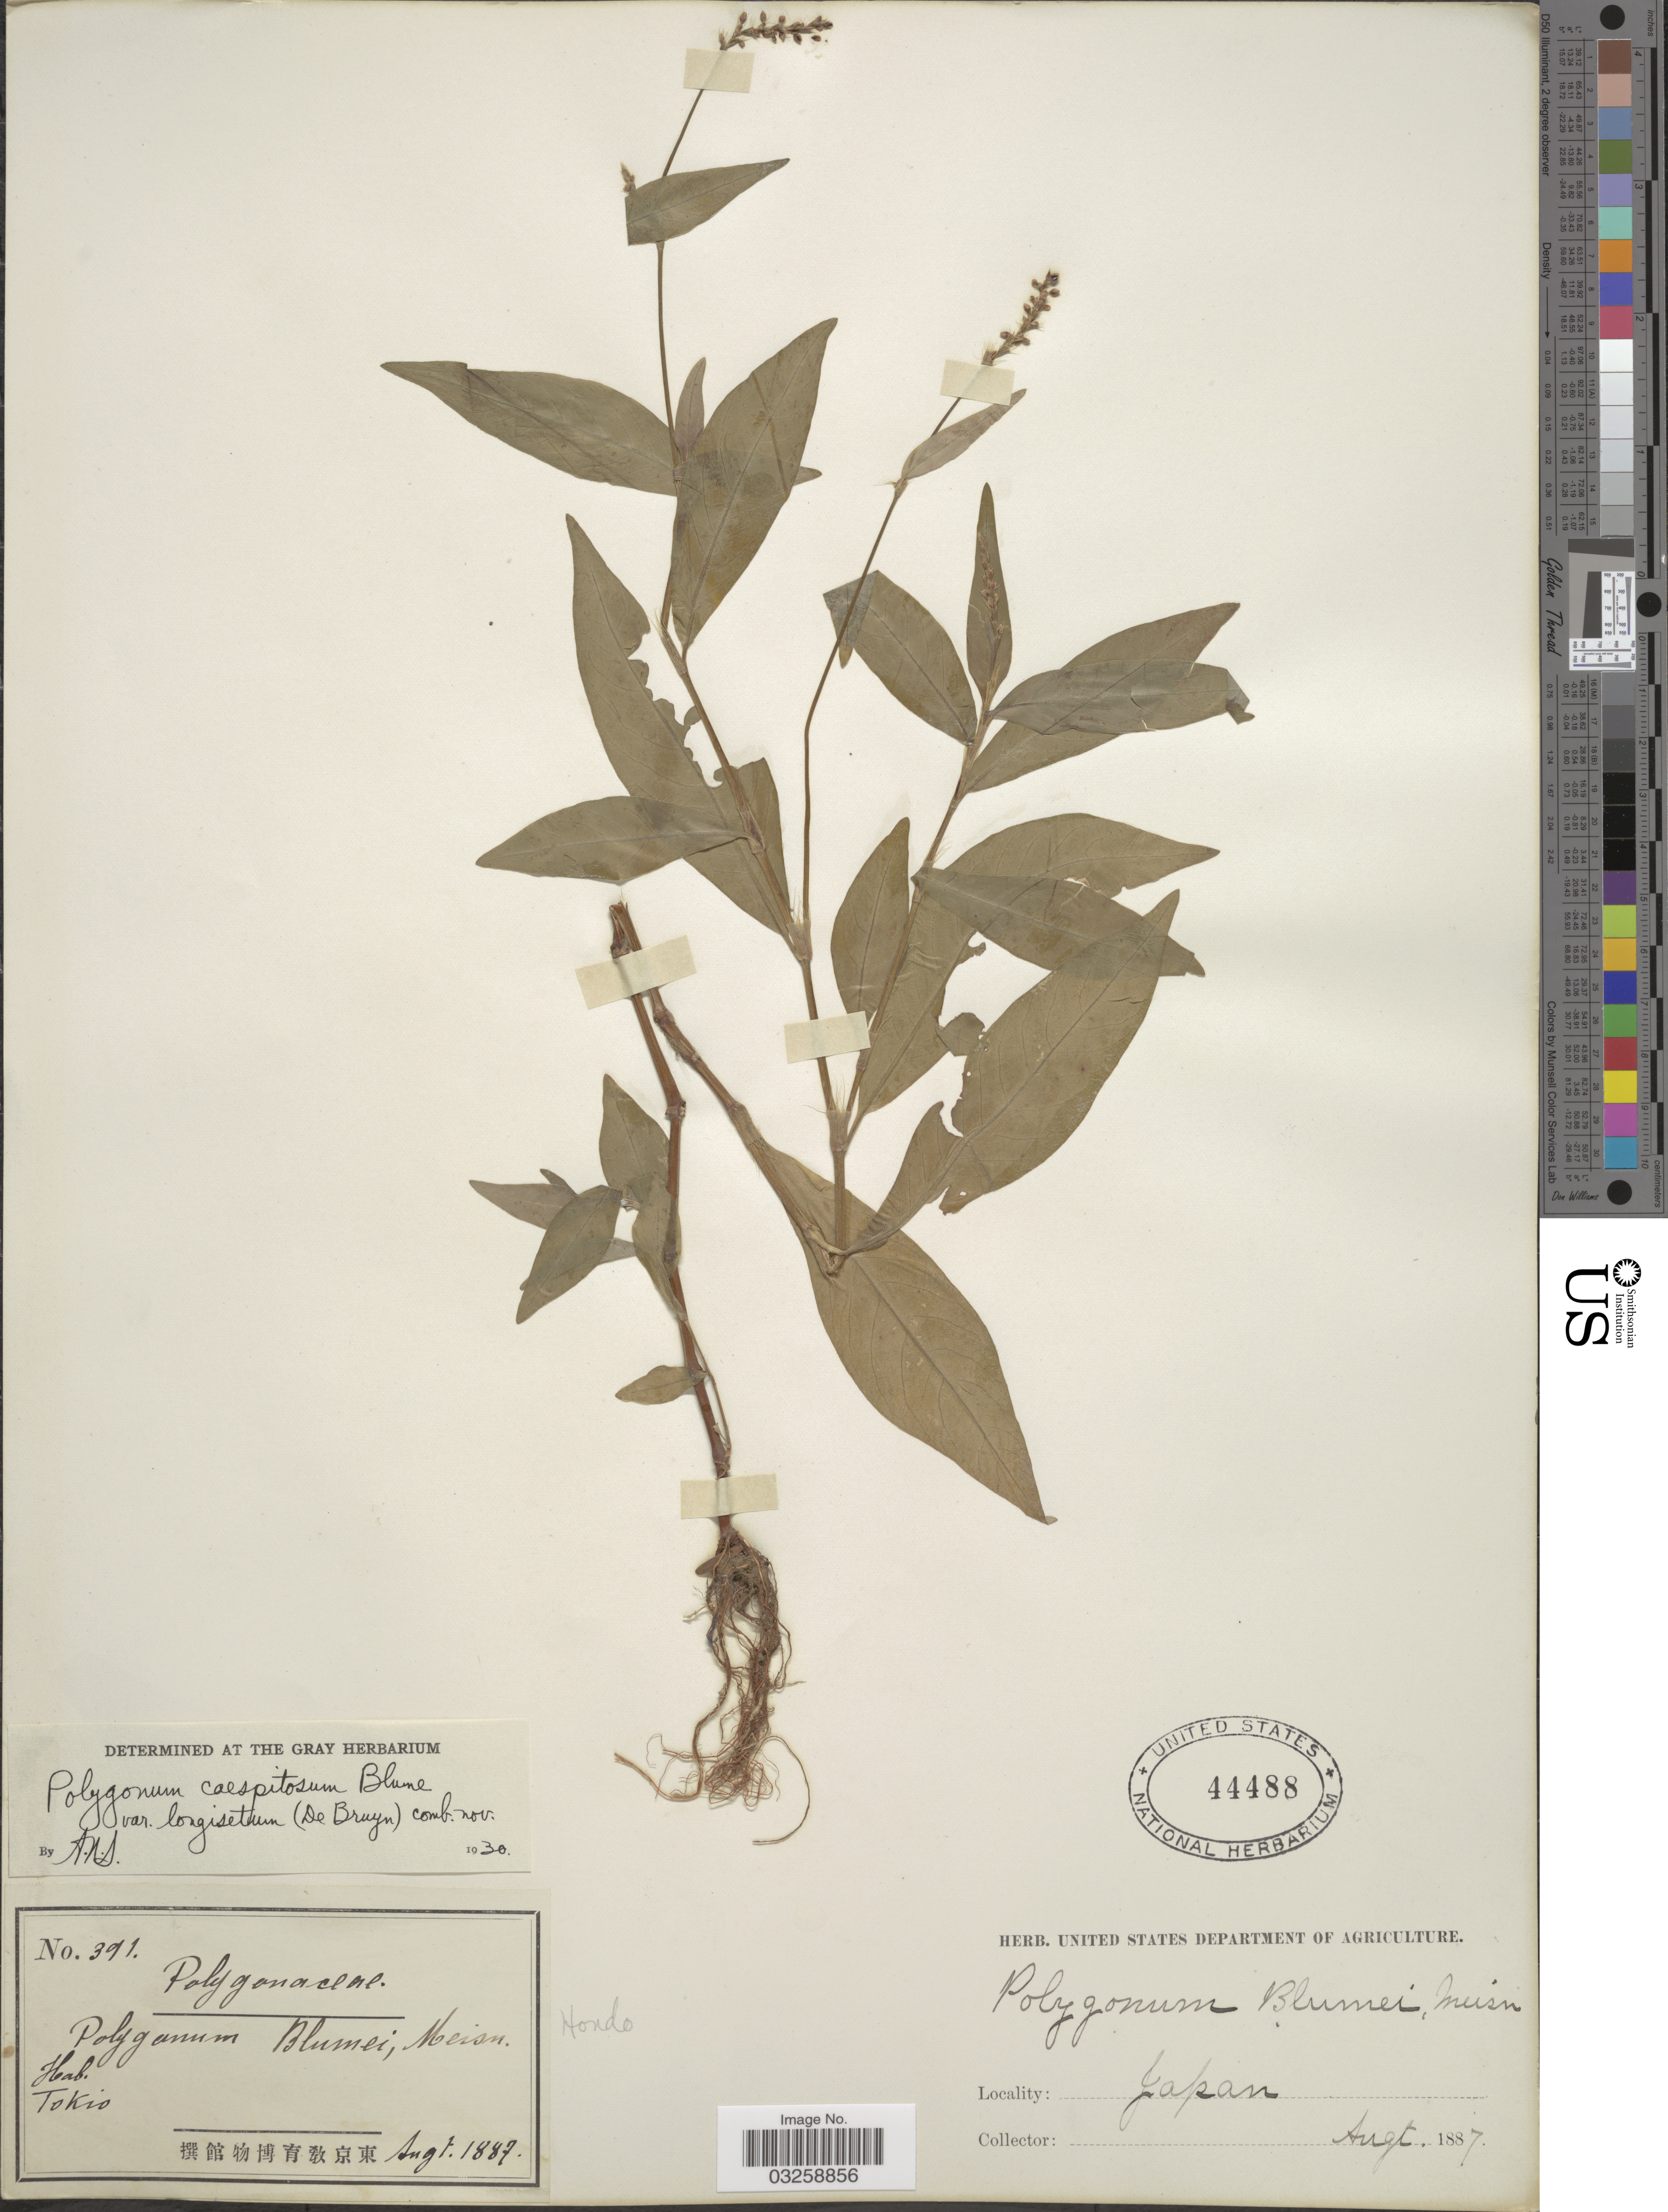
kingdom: Plantae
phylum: Tracheophyta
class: Magnoliopsida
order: Caryophyllales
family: Polygonaceae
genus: Polygonum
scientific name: Polygonum longisetum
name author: Bruijn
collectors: ex herb. U. S. Department of Agriculture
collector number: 391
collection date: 1887-08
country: Japan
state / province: Tokyo, Federal City of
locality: Tokio. Hondo.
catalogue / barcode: US 44488